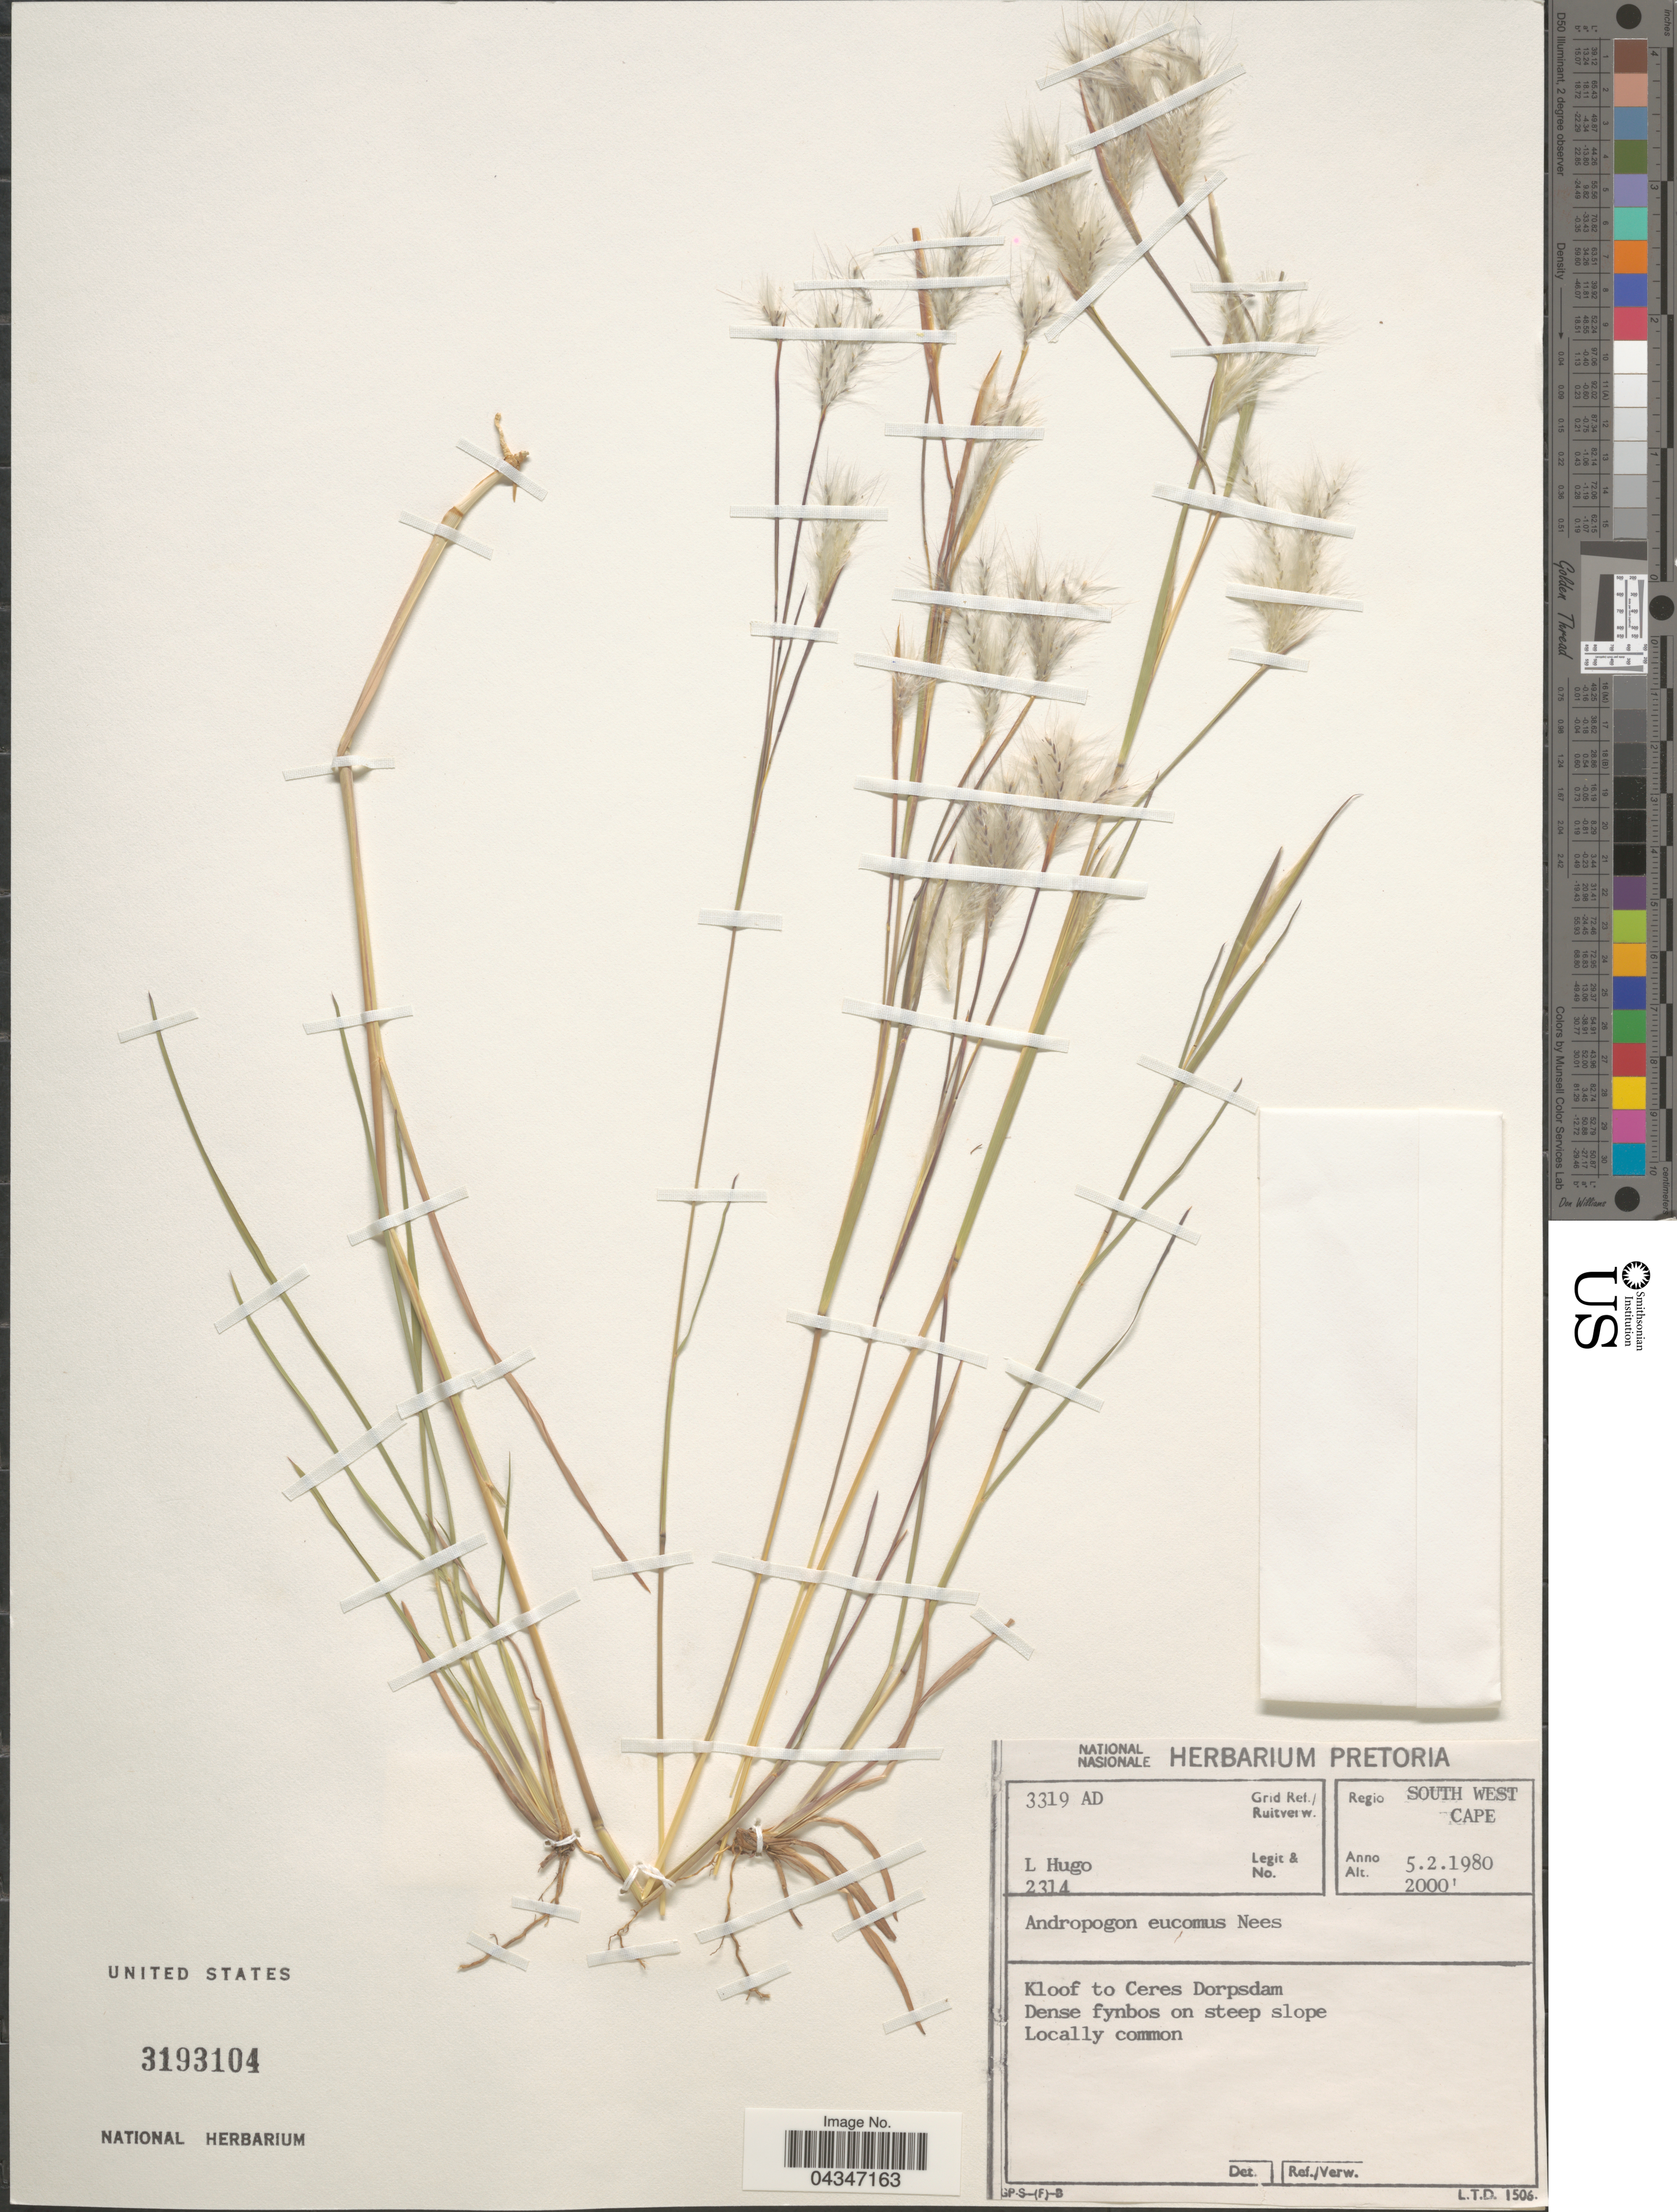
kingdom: Plantae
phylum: Tracheophyta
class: Liliopsida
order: Poales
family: Poaceae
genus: Andropogon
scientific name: Andropogon eucomus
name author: Nees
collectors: L. Hugo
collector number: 2314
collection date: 1980-02-05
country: South Africa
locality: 3319 AD Grid Ref./Ruitverw. Regio South West Cape. Kloof to Ceres Dorpsdam.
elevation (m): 610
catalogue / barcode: US 3193104